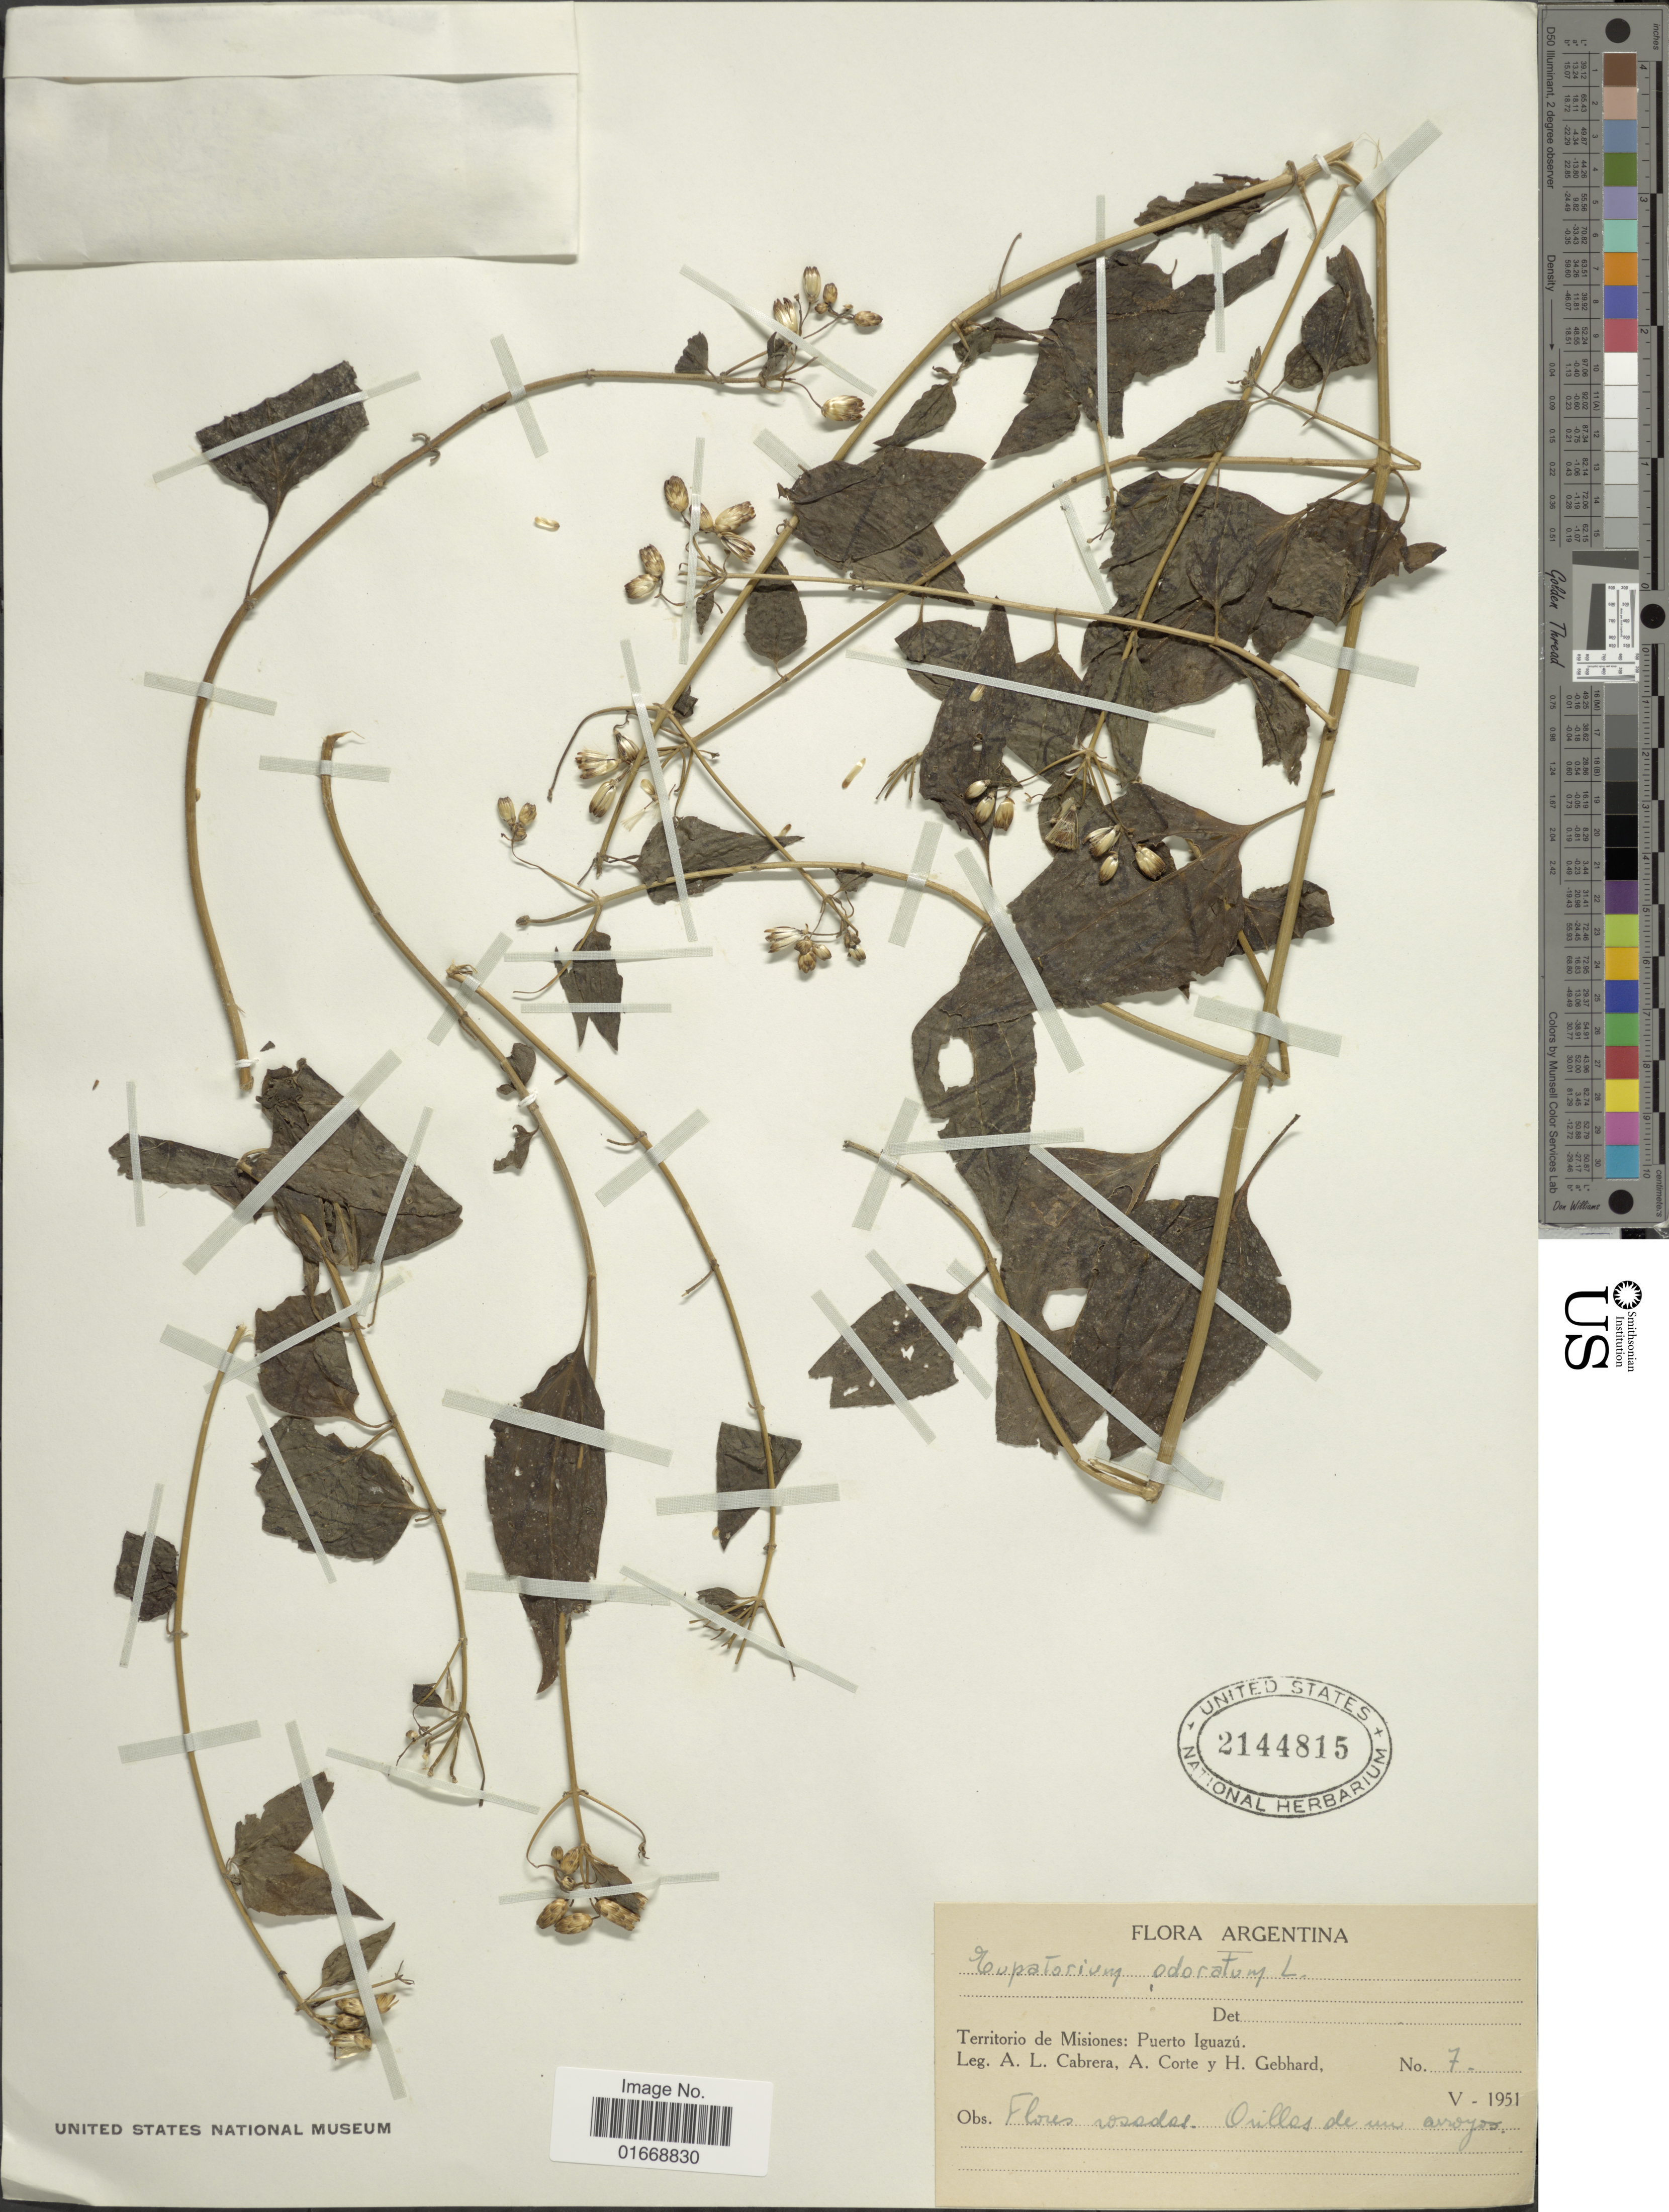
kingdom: Plantae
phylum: Tracheophyta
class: Magnoliopsida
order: Asterales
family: Asteraceae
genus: Chromolaena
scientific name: Chromolaena odorata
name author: (L.) R.M. King & H. Rob.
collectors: A. L. Cabrera, A. Corte & H. Gebhard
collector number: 7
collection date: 1951-05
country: Argentina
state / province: Misiones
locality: Puerto Iguazu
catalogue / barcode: US 2144815